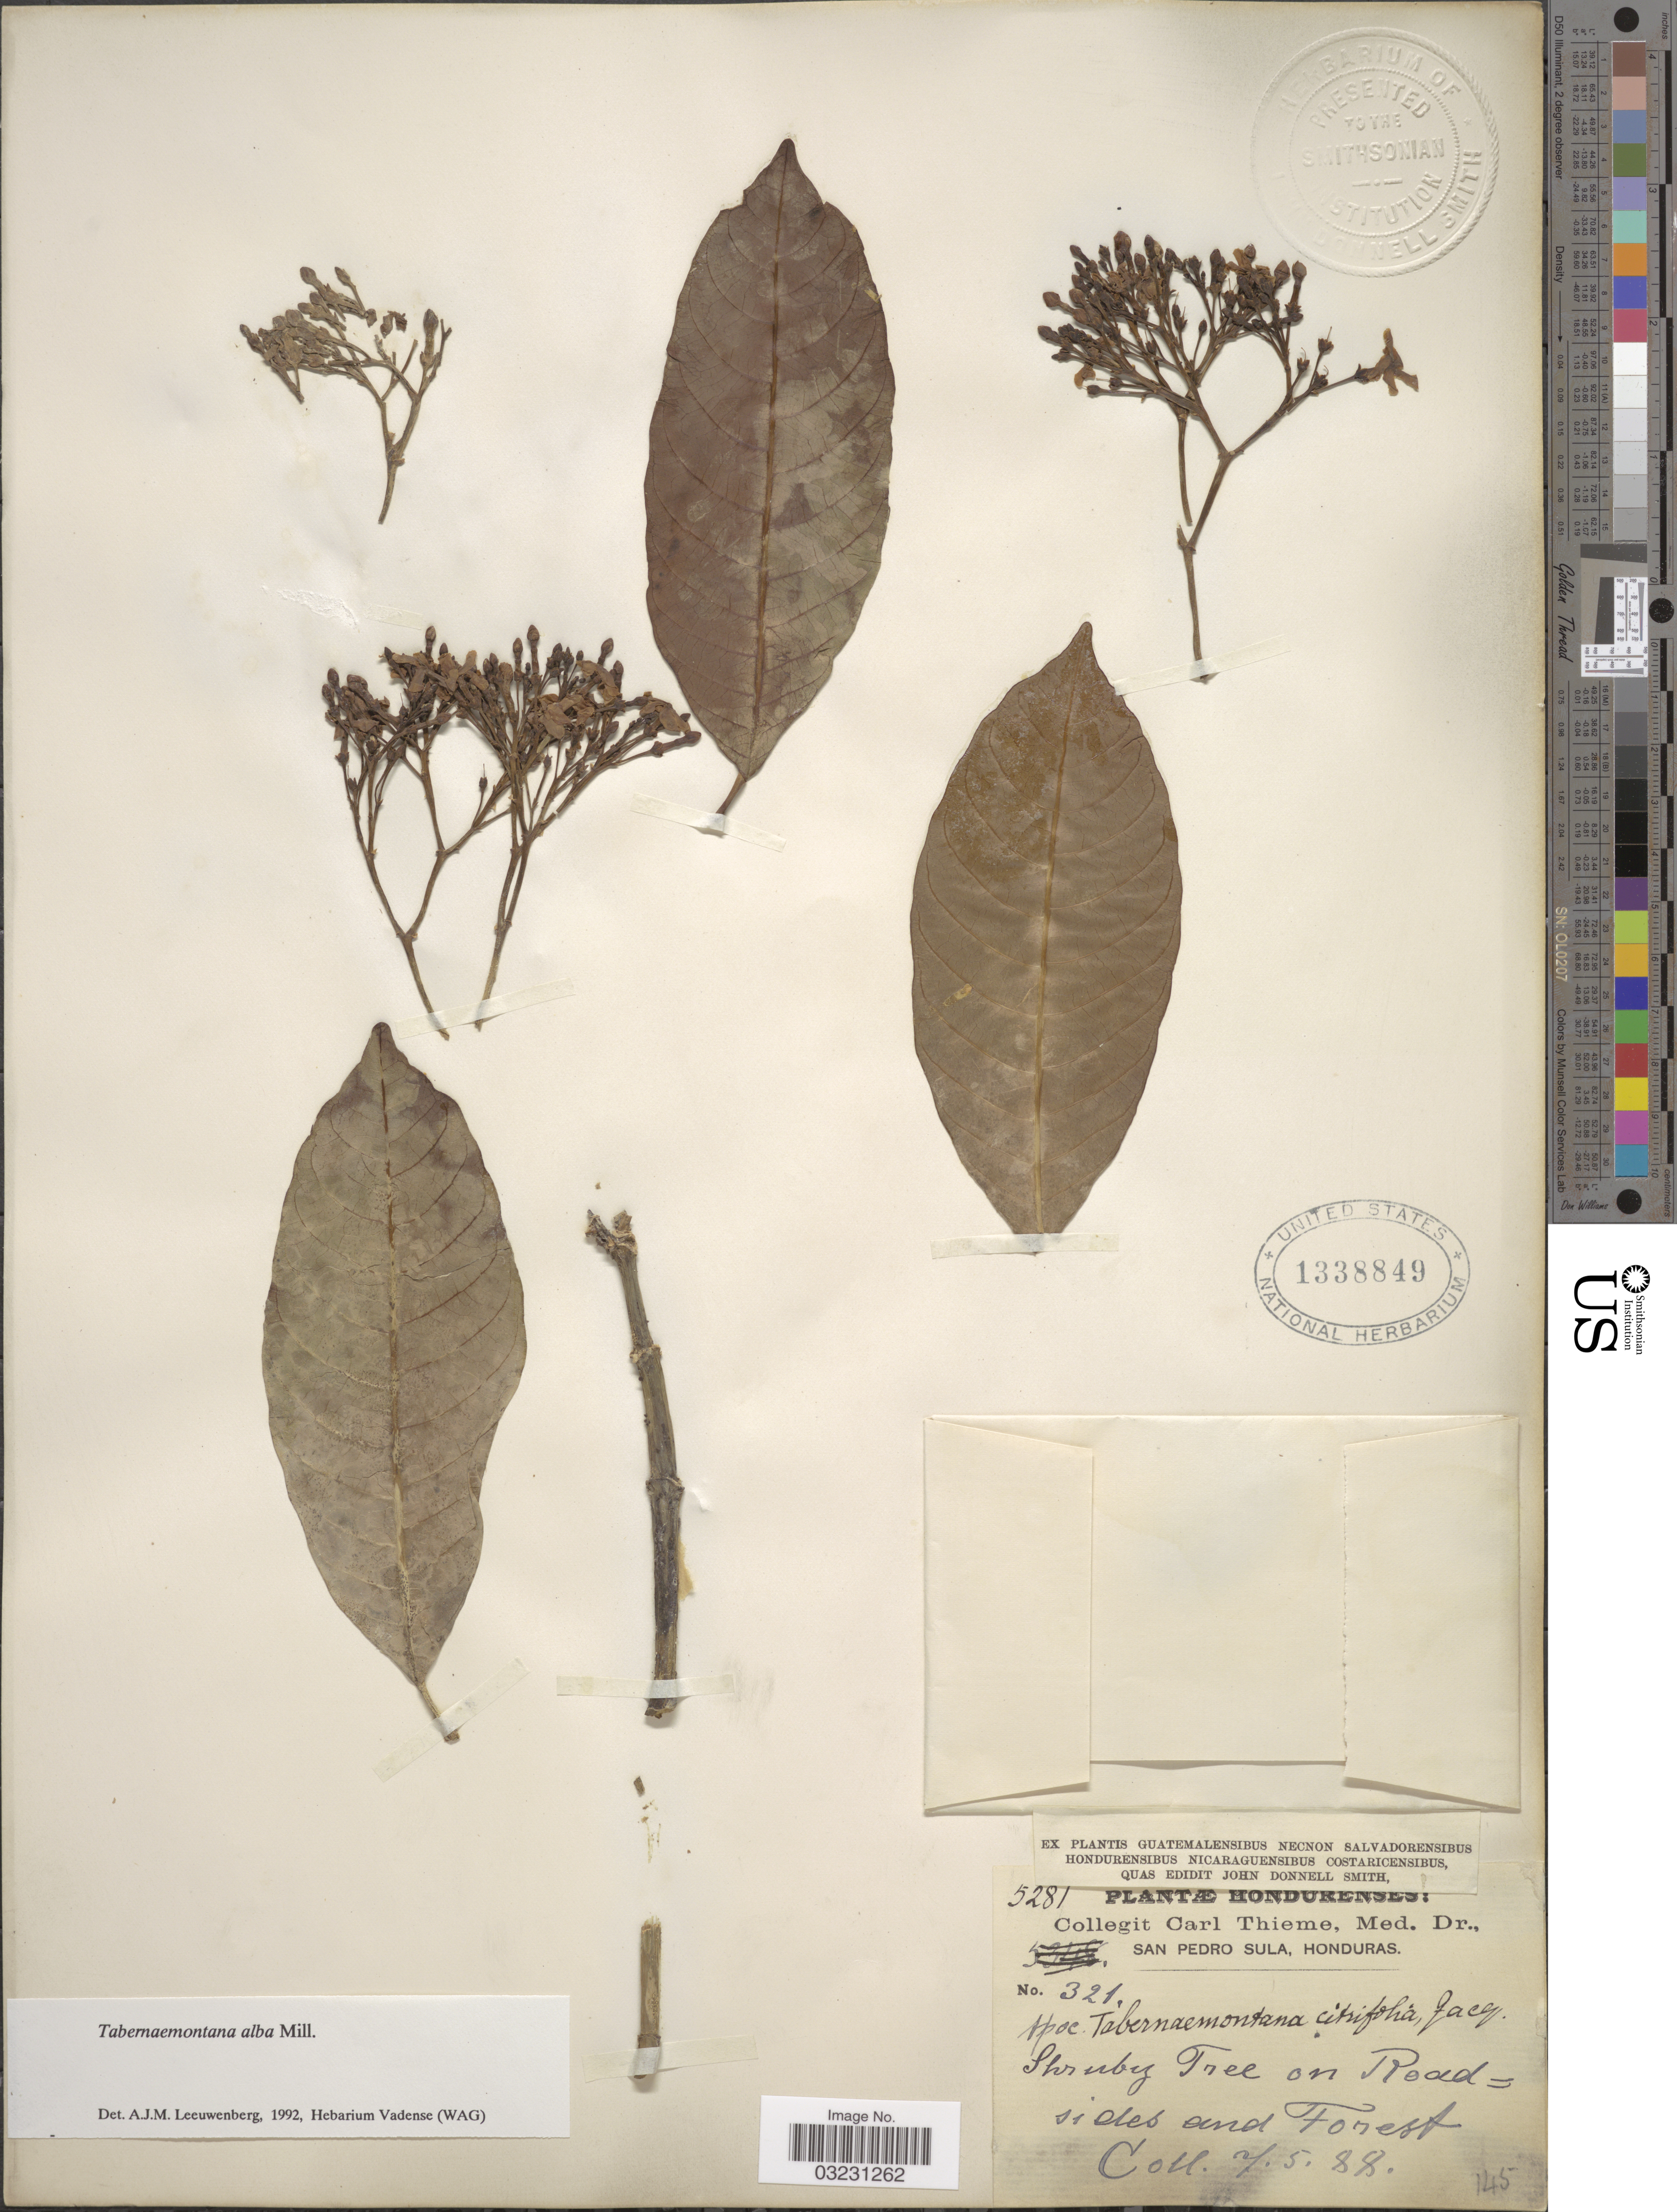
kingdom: Plantae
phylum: Tracheophyta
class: Magnoliopsida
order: Gentianales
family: Apocynaceae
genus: Tabernaemontana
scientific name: Tabernaemontana alba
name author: Mill.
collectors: C. Thieme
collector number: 5281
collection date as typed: Transcribed d/m/y: 4/5/88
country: Honduras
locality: San Pedro Sula.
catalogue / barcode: US 1338849